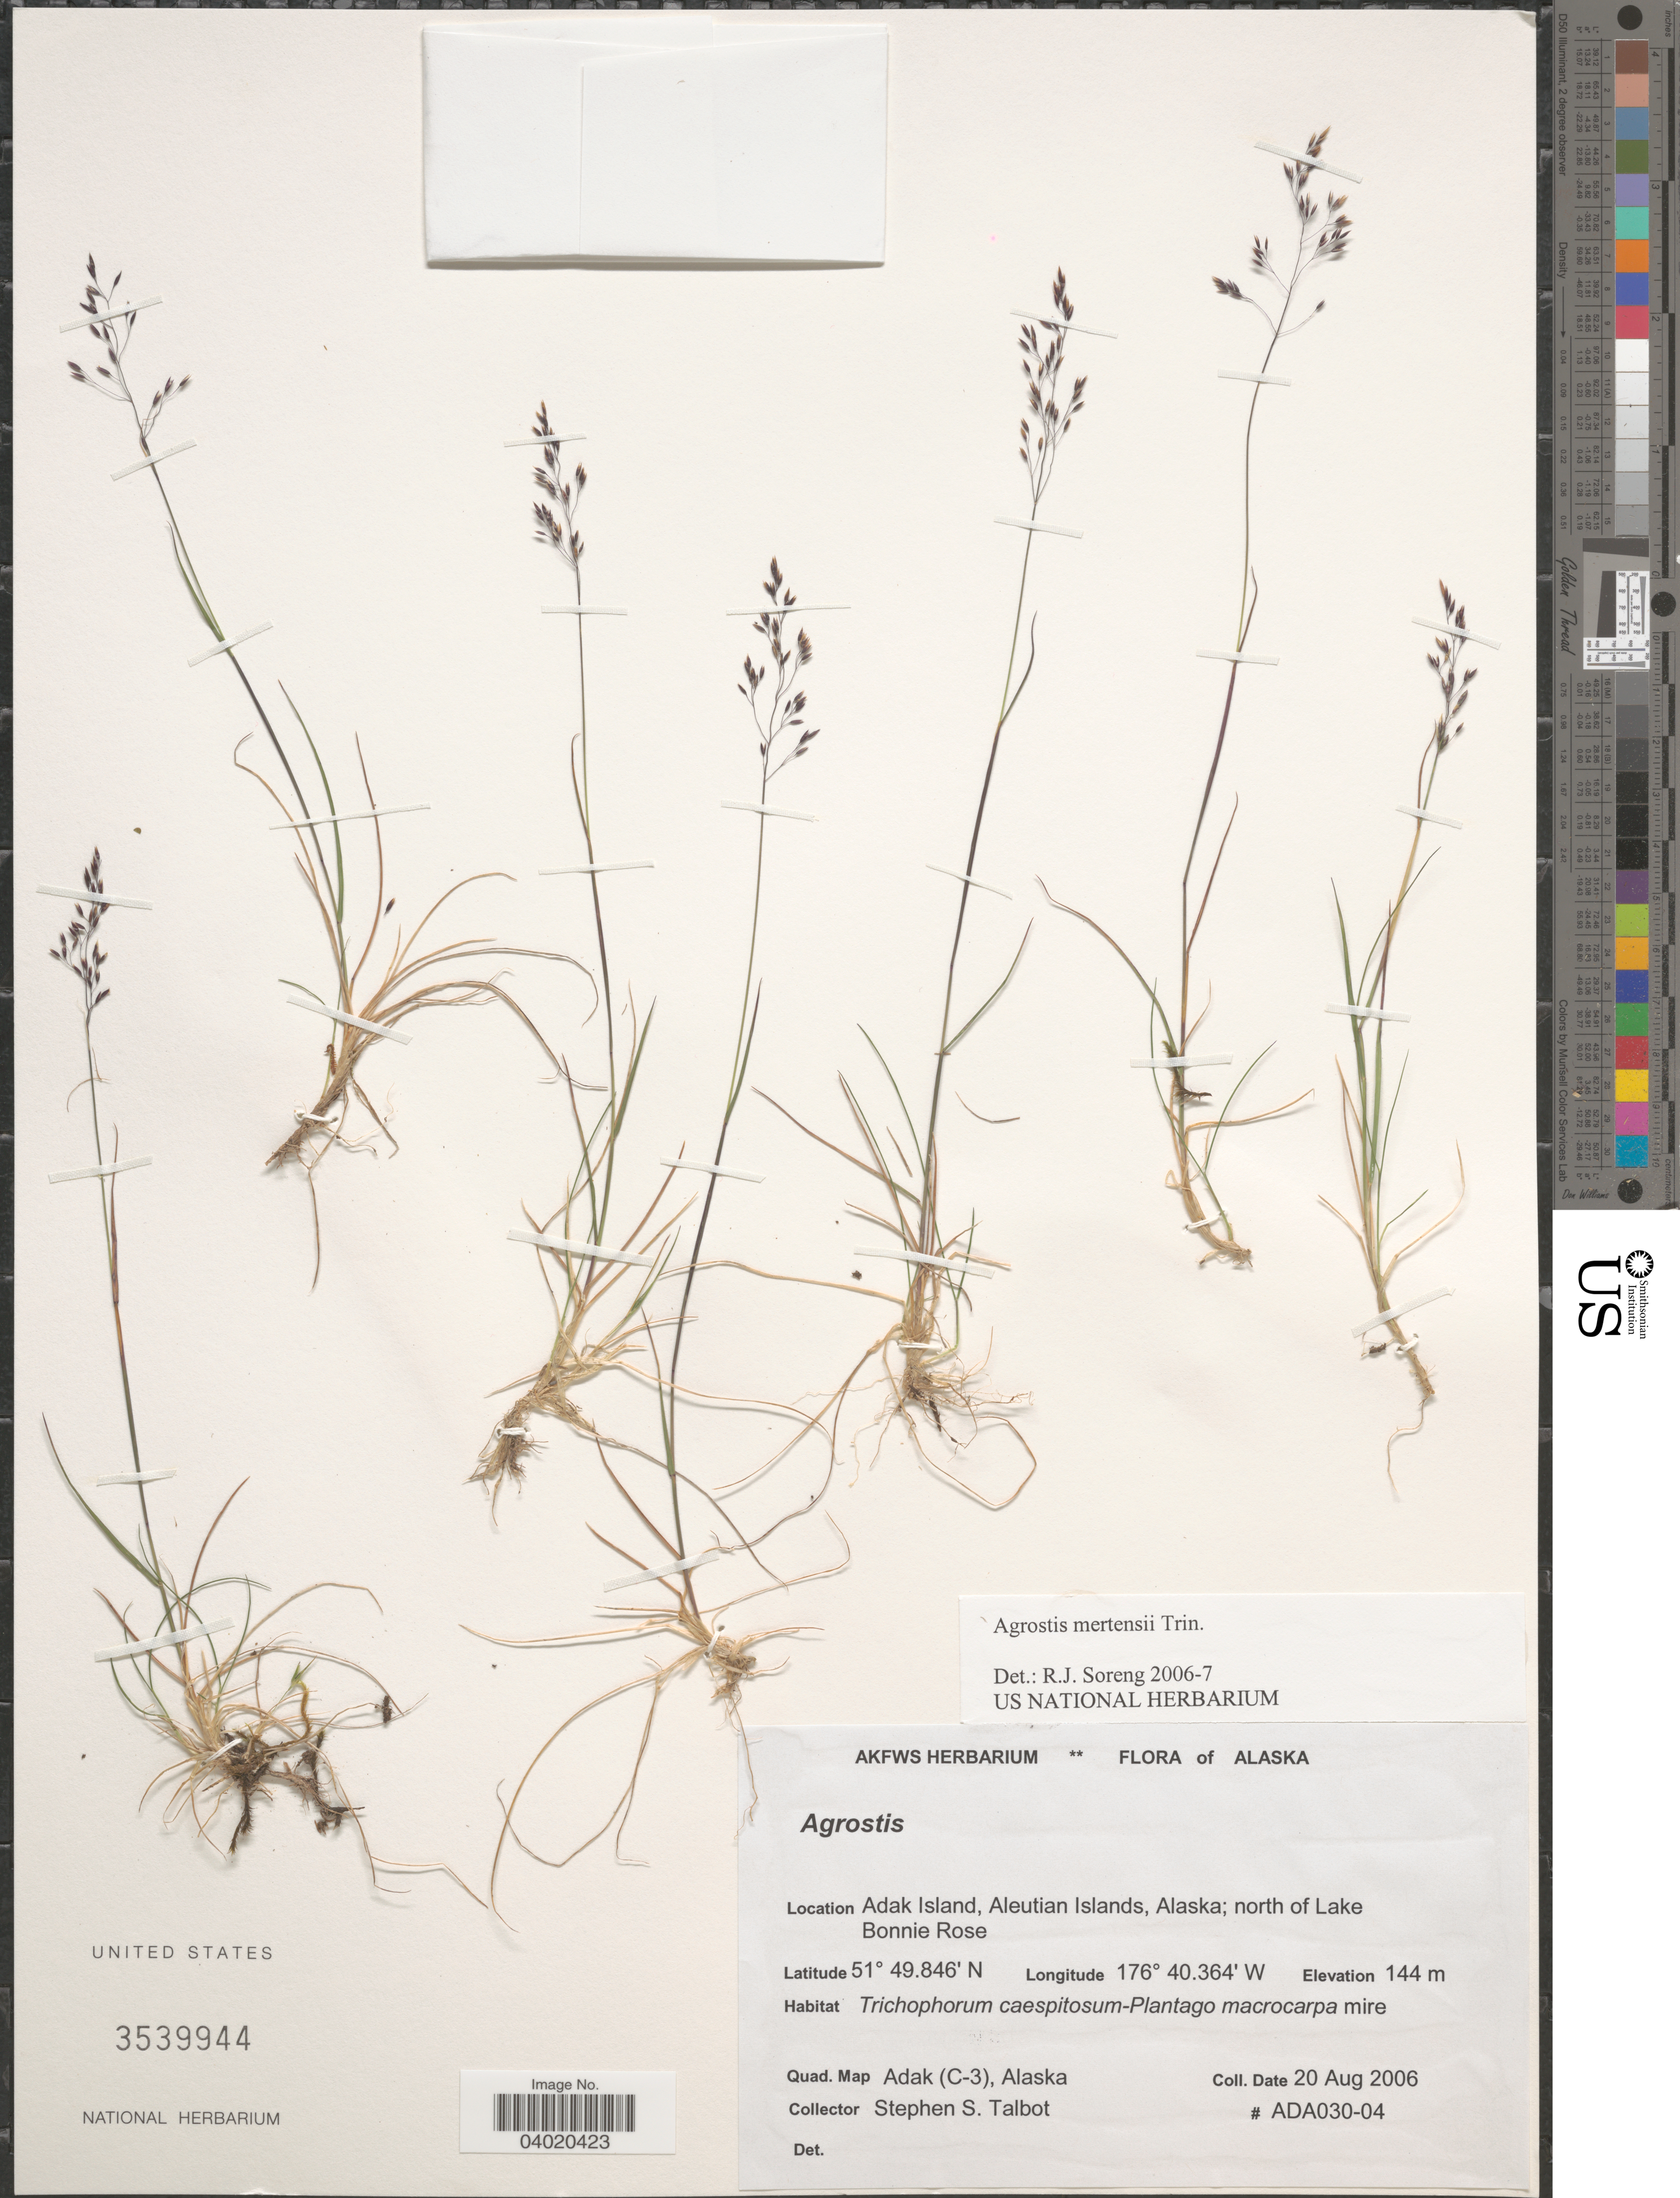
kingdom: Plantae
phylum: Tracheophyta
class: Liliopsida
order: Poales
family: Poaceae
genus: Agrostis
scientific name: Agrostis mertensii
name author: Trin.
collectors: S. S. Talbot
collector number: ADA030-04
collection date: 2006-08-20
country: United States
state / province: Alaska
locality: Adak Island, Aleutian Islands; north of Lake Bonnie Rose. Quad. Map Adak (C-3).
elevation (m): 144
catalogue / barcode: US 3539944